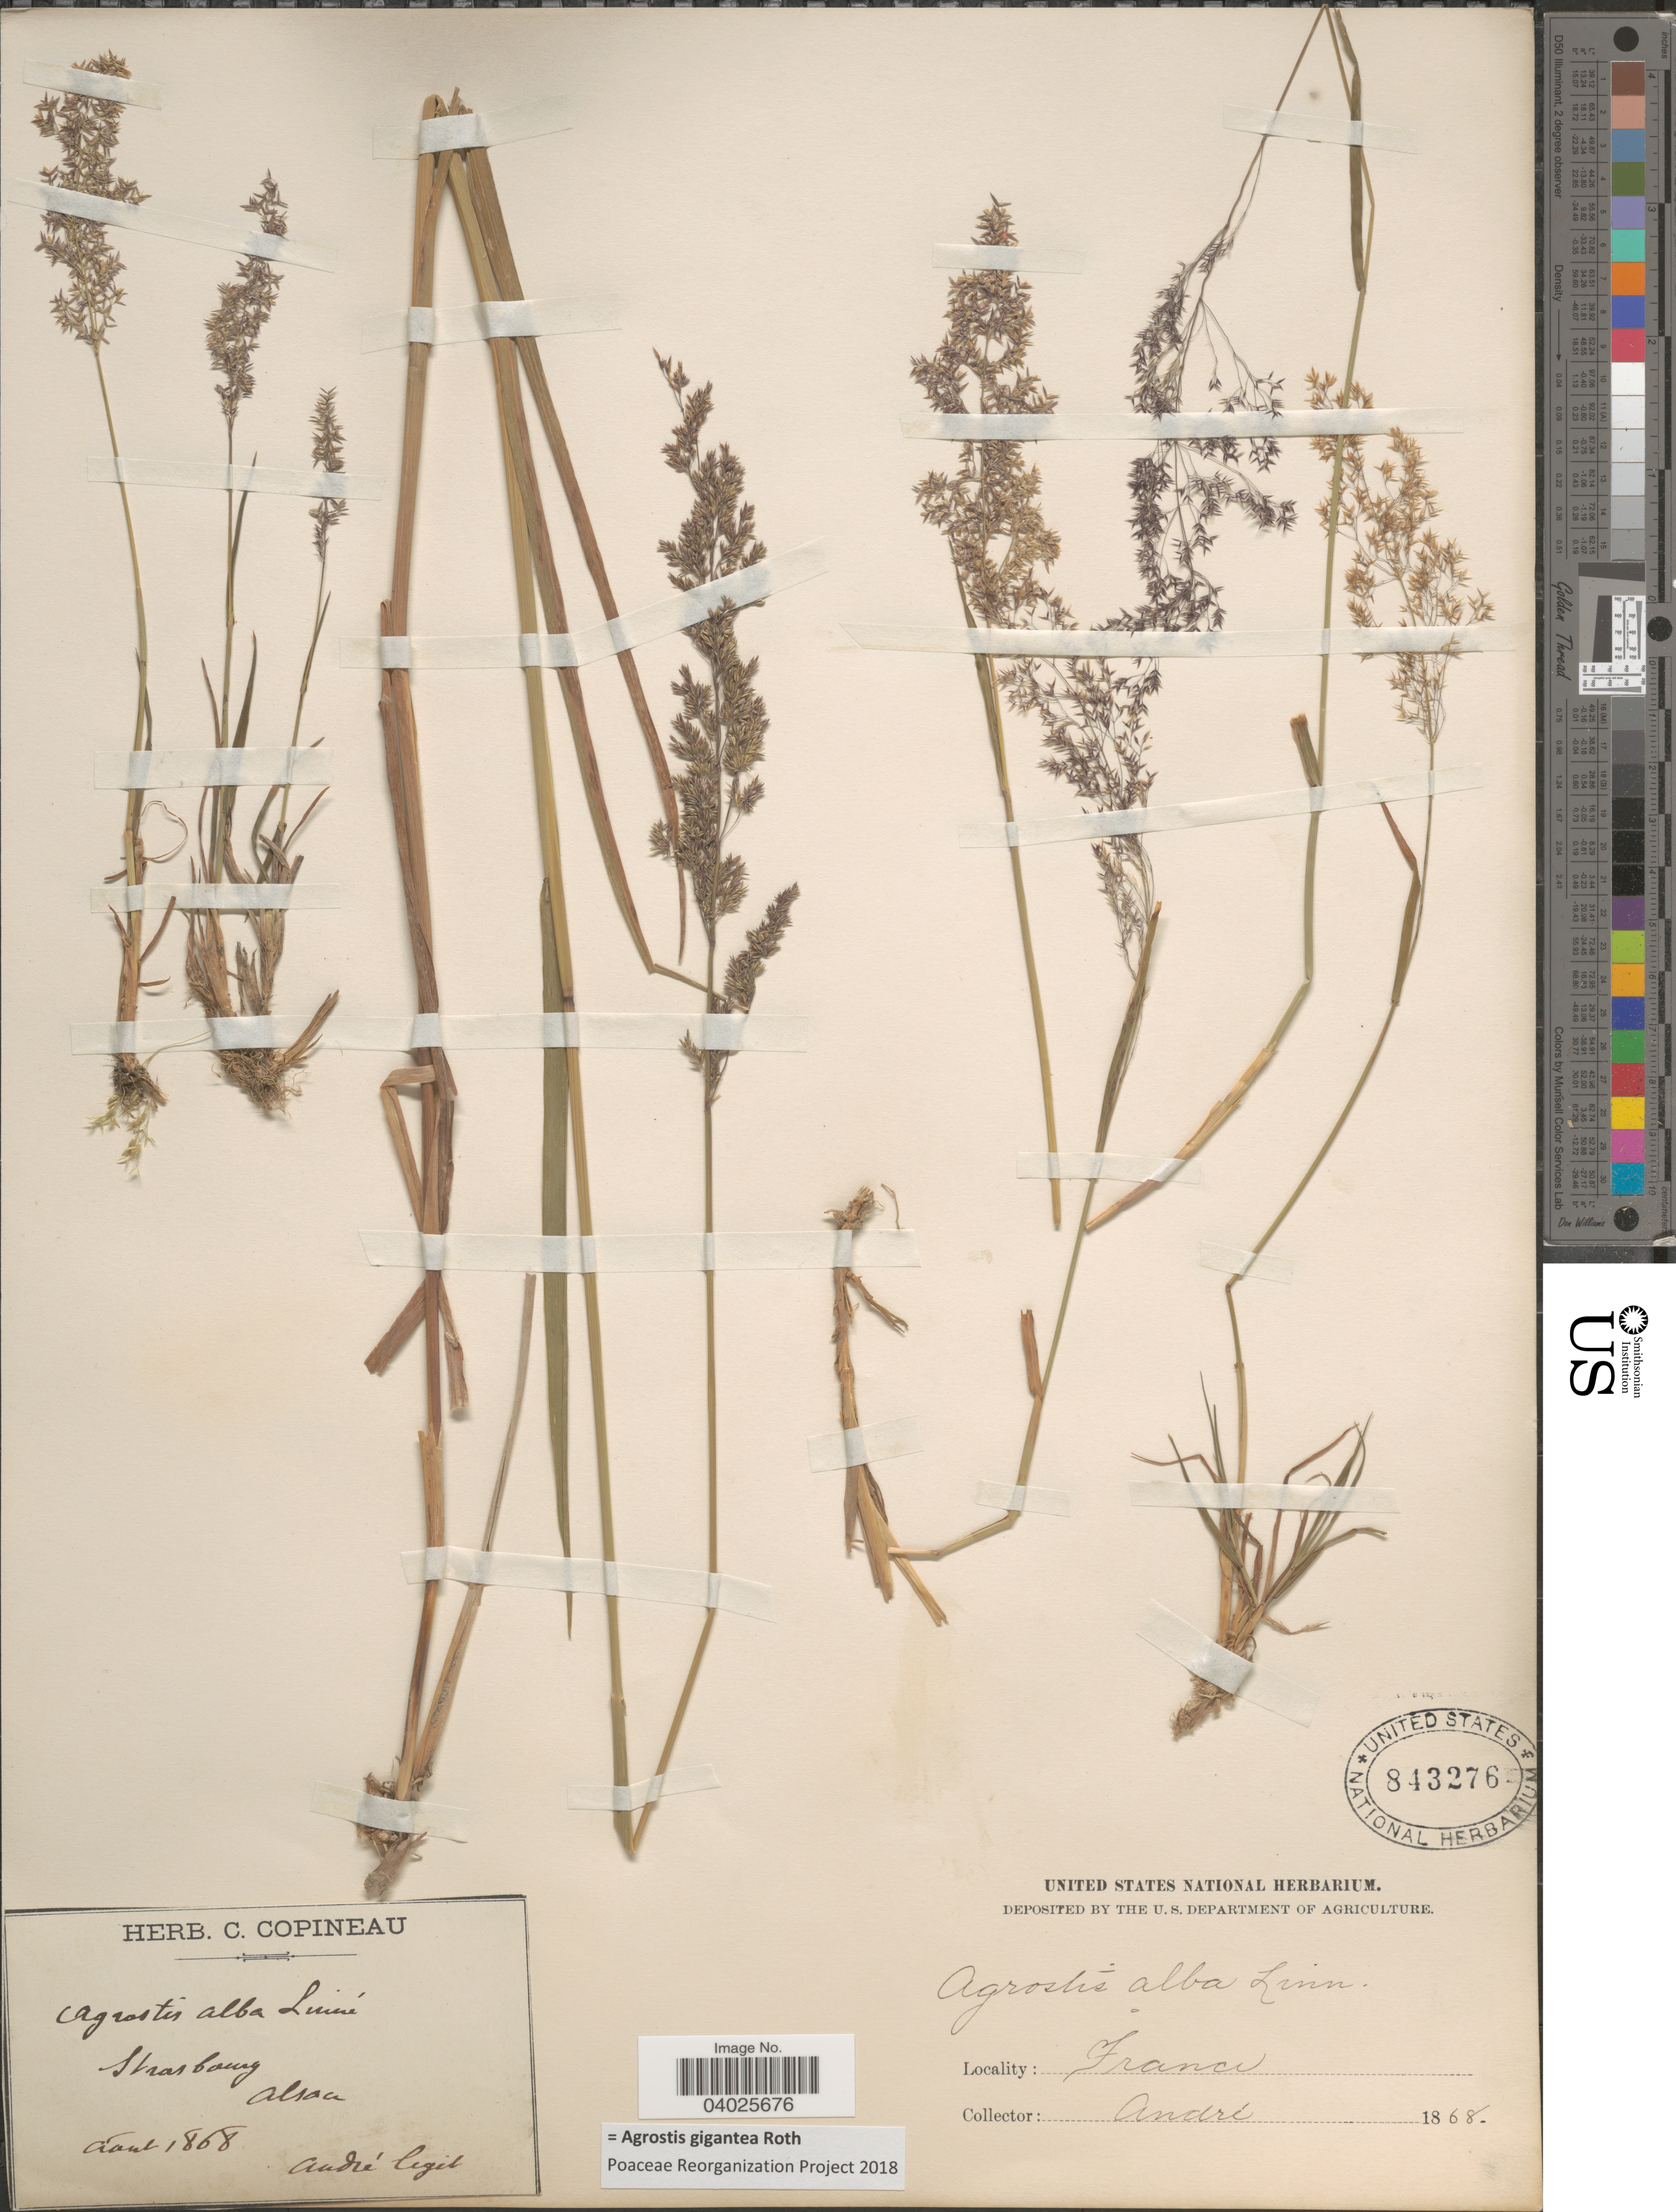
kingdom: Plantae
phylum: Tracheophyta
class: Liliopsida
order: Poales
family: Poaceae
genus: Agrostis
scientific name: Agrostis gigantea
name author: Roth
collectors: André, --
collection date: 1868-08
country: France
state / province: Grand Est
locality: Strasbourg.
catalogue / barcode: US 843276